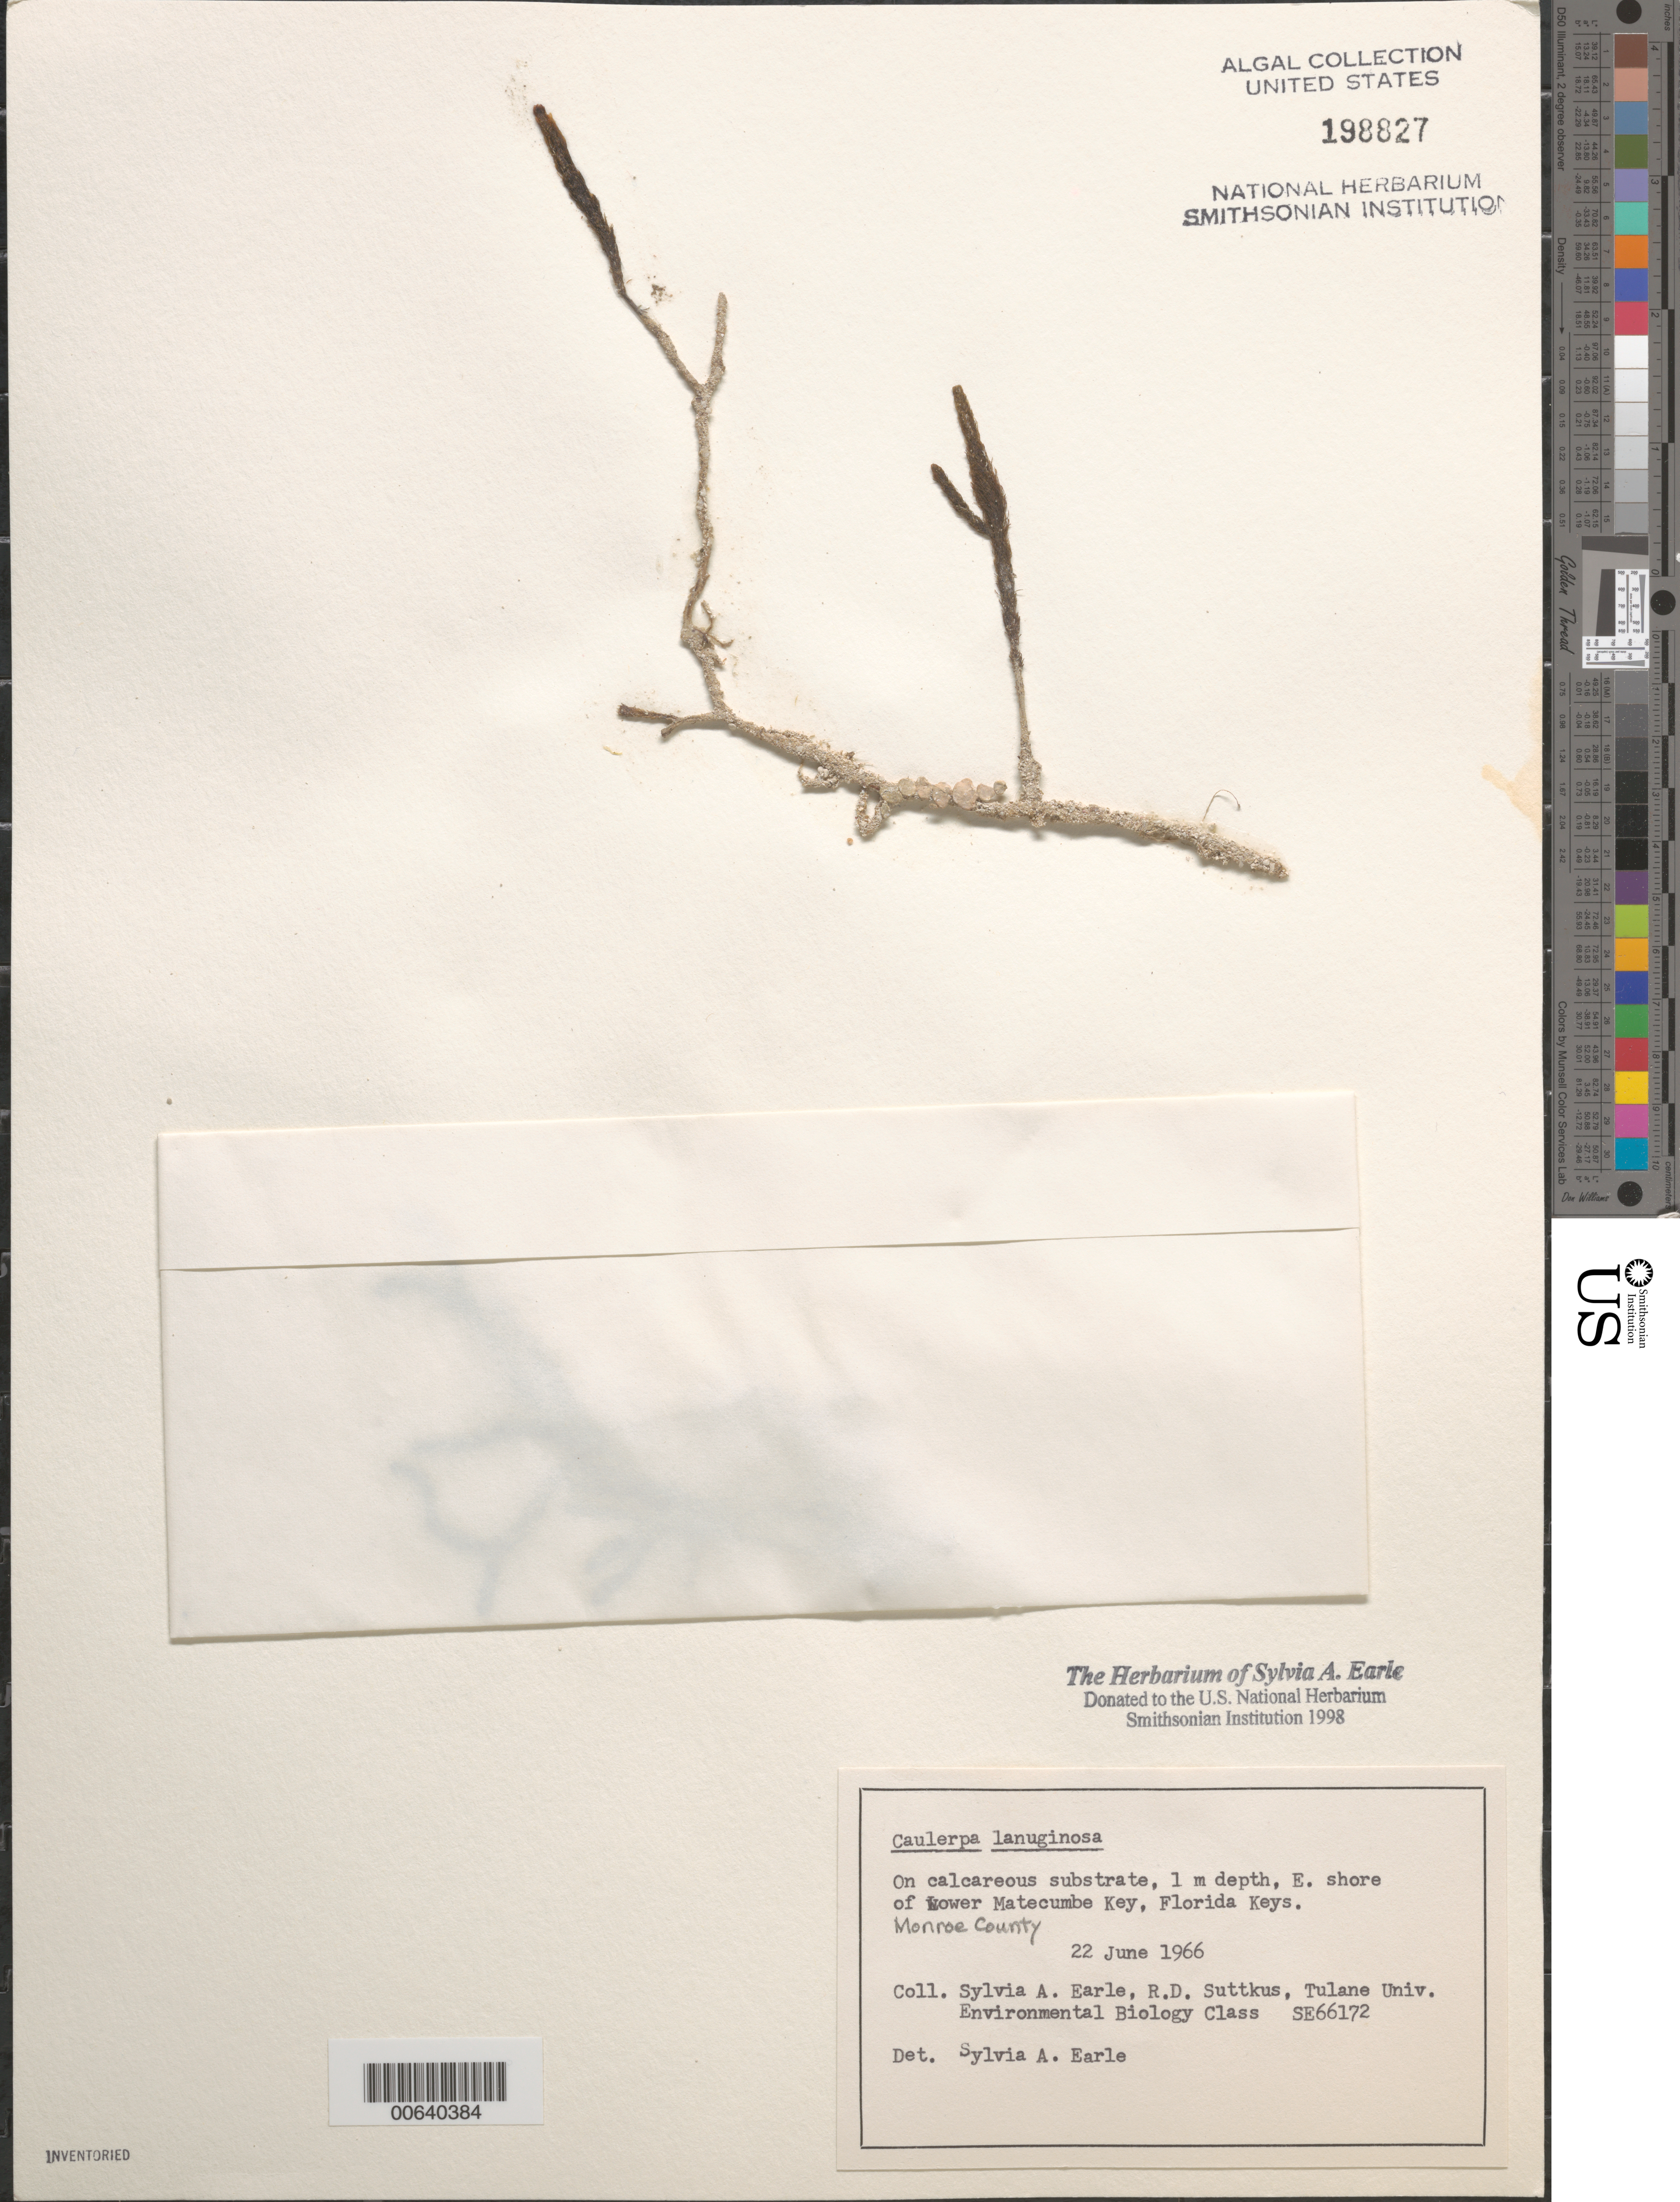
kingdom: Plantae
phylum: Chlorophyta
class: Ulvophyceae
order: Bryopsidales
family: Caulerpaceae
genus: Caulerpa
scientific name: Caulerpa lanuginosa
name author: J. Agardh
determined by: Earle, S. A.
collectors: S. A. Earle, R. Suttkus & Tulane Univ. Env. Biol. Class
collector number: SE 66172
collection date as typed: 22 Jun 1966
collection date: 1966-06-22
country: United States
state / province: Florida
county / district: Monroe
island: Lower Matecumbe Key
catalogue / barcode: US 198827